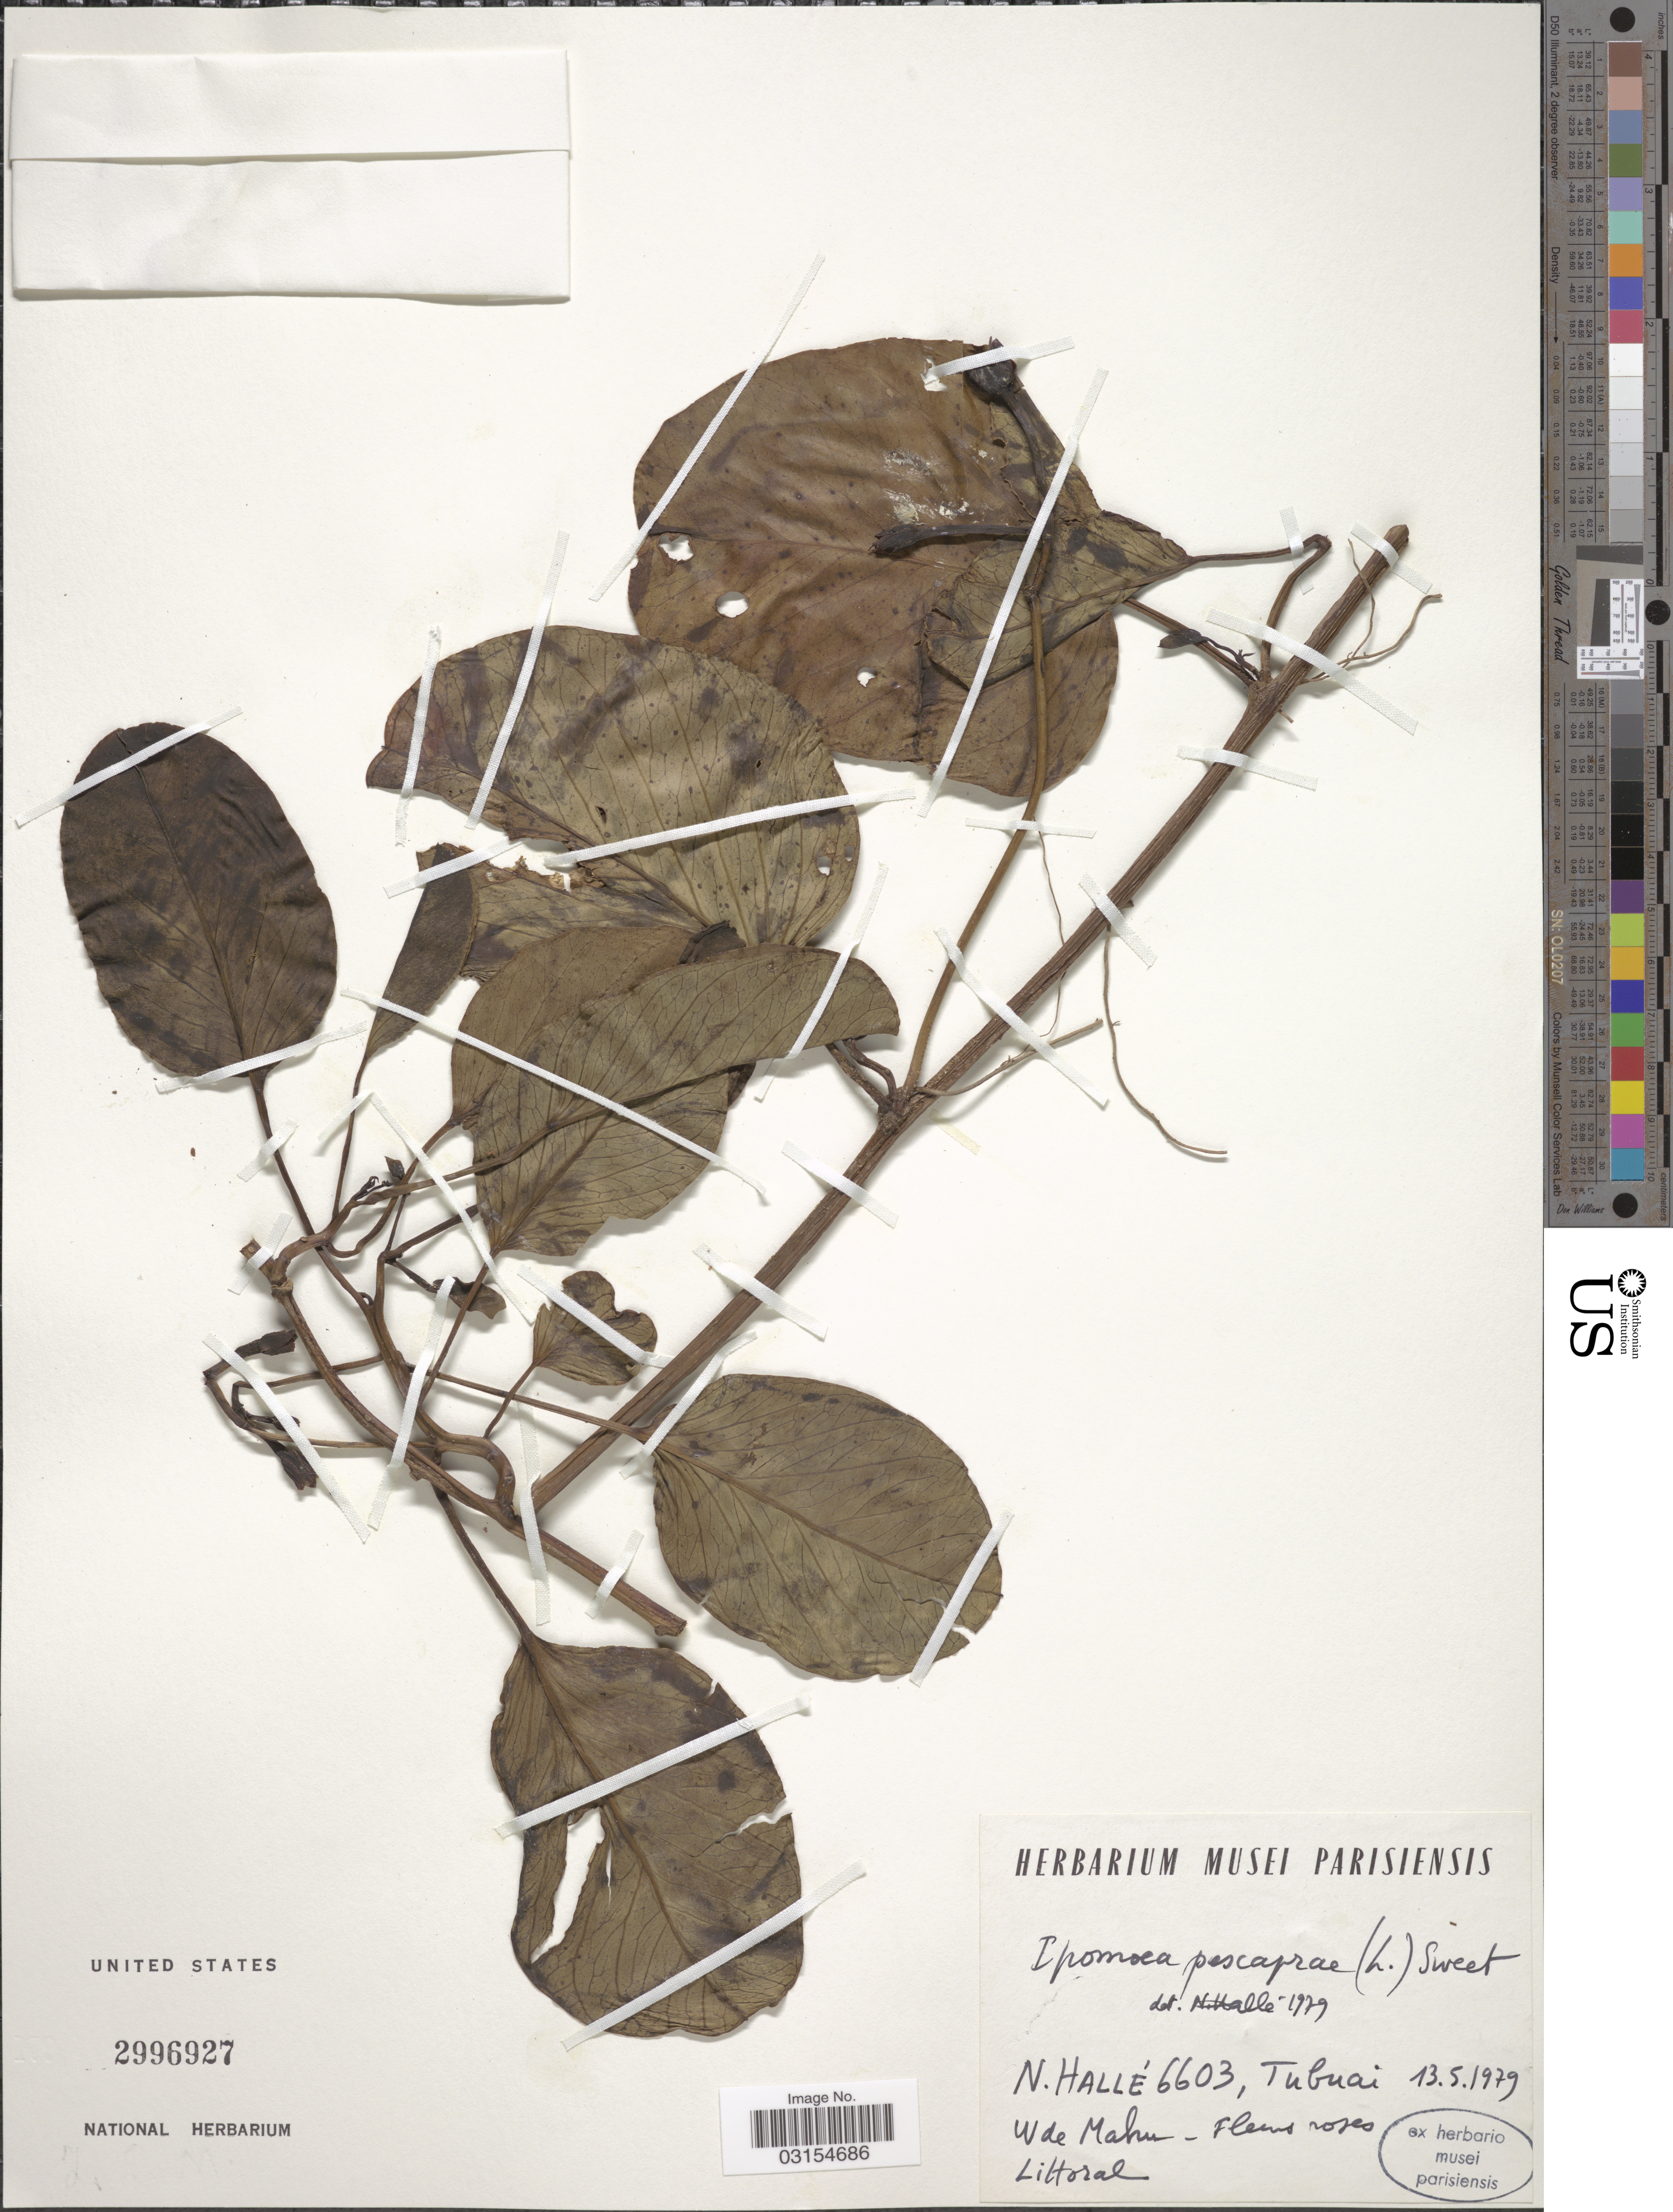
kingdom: Plantae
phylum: Tracheophyta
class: Magnoliopsida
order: Solanales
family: Convolvulaceae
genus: Ipomoea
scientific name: Ipomoea pes-caprae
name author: (L.) R. Br.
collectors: N. Hallé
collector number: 6603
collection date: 1979-05-13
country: French Polynesia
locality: Tubuai. W de Mahu.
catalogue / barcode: US 2996927